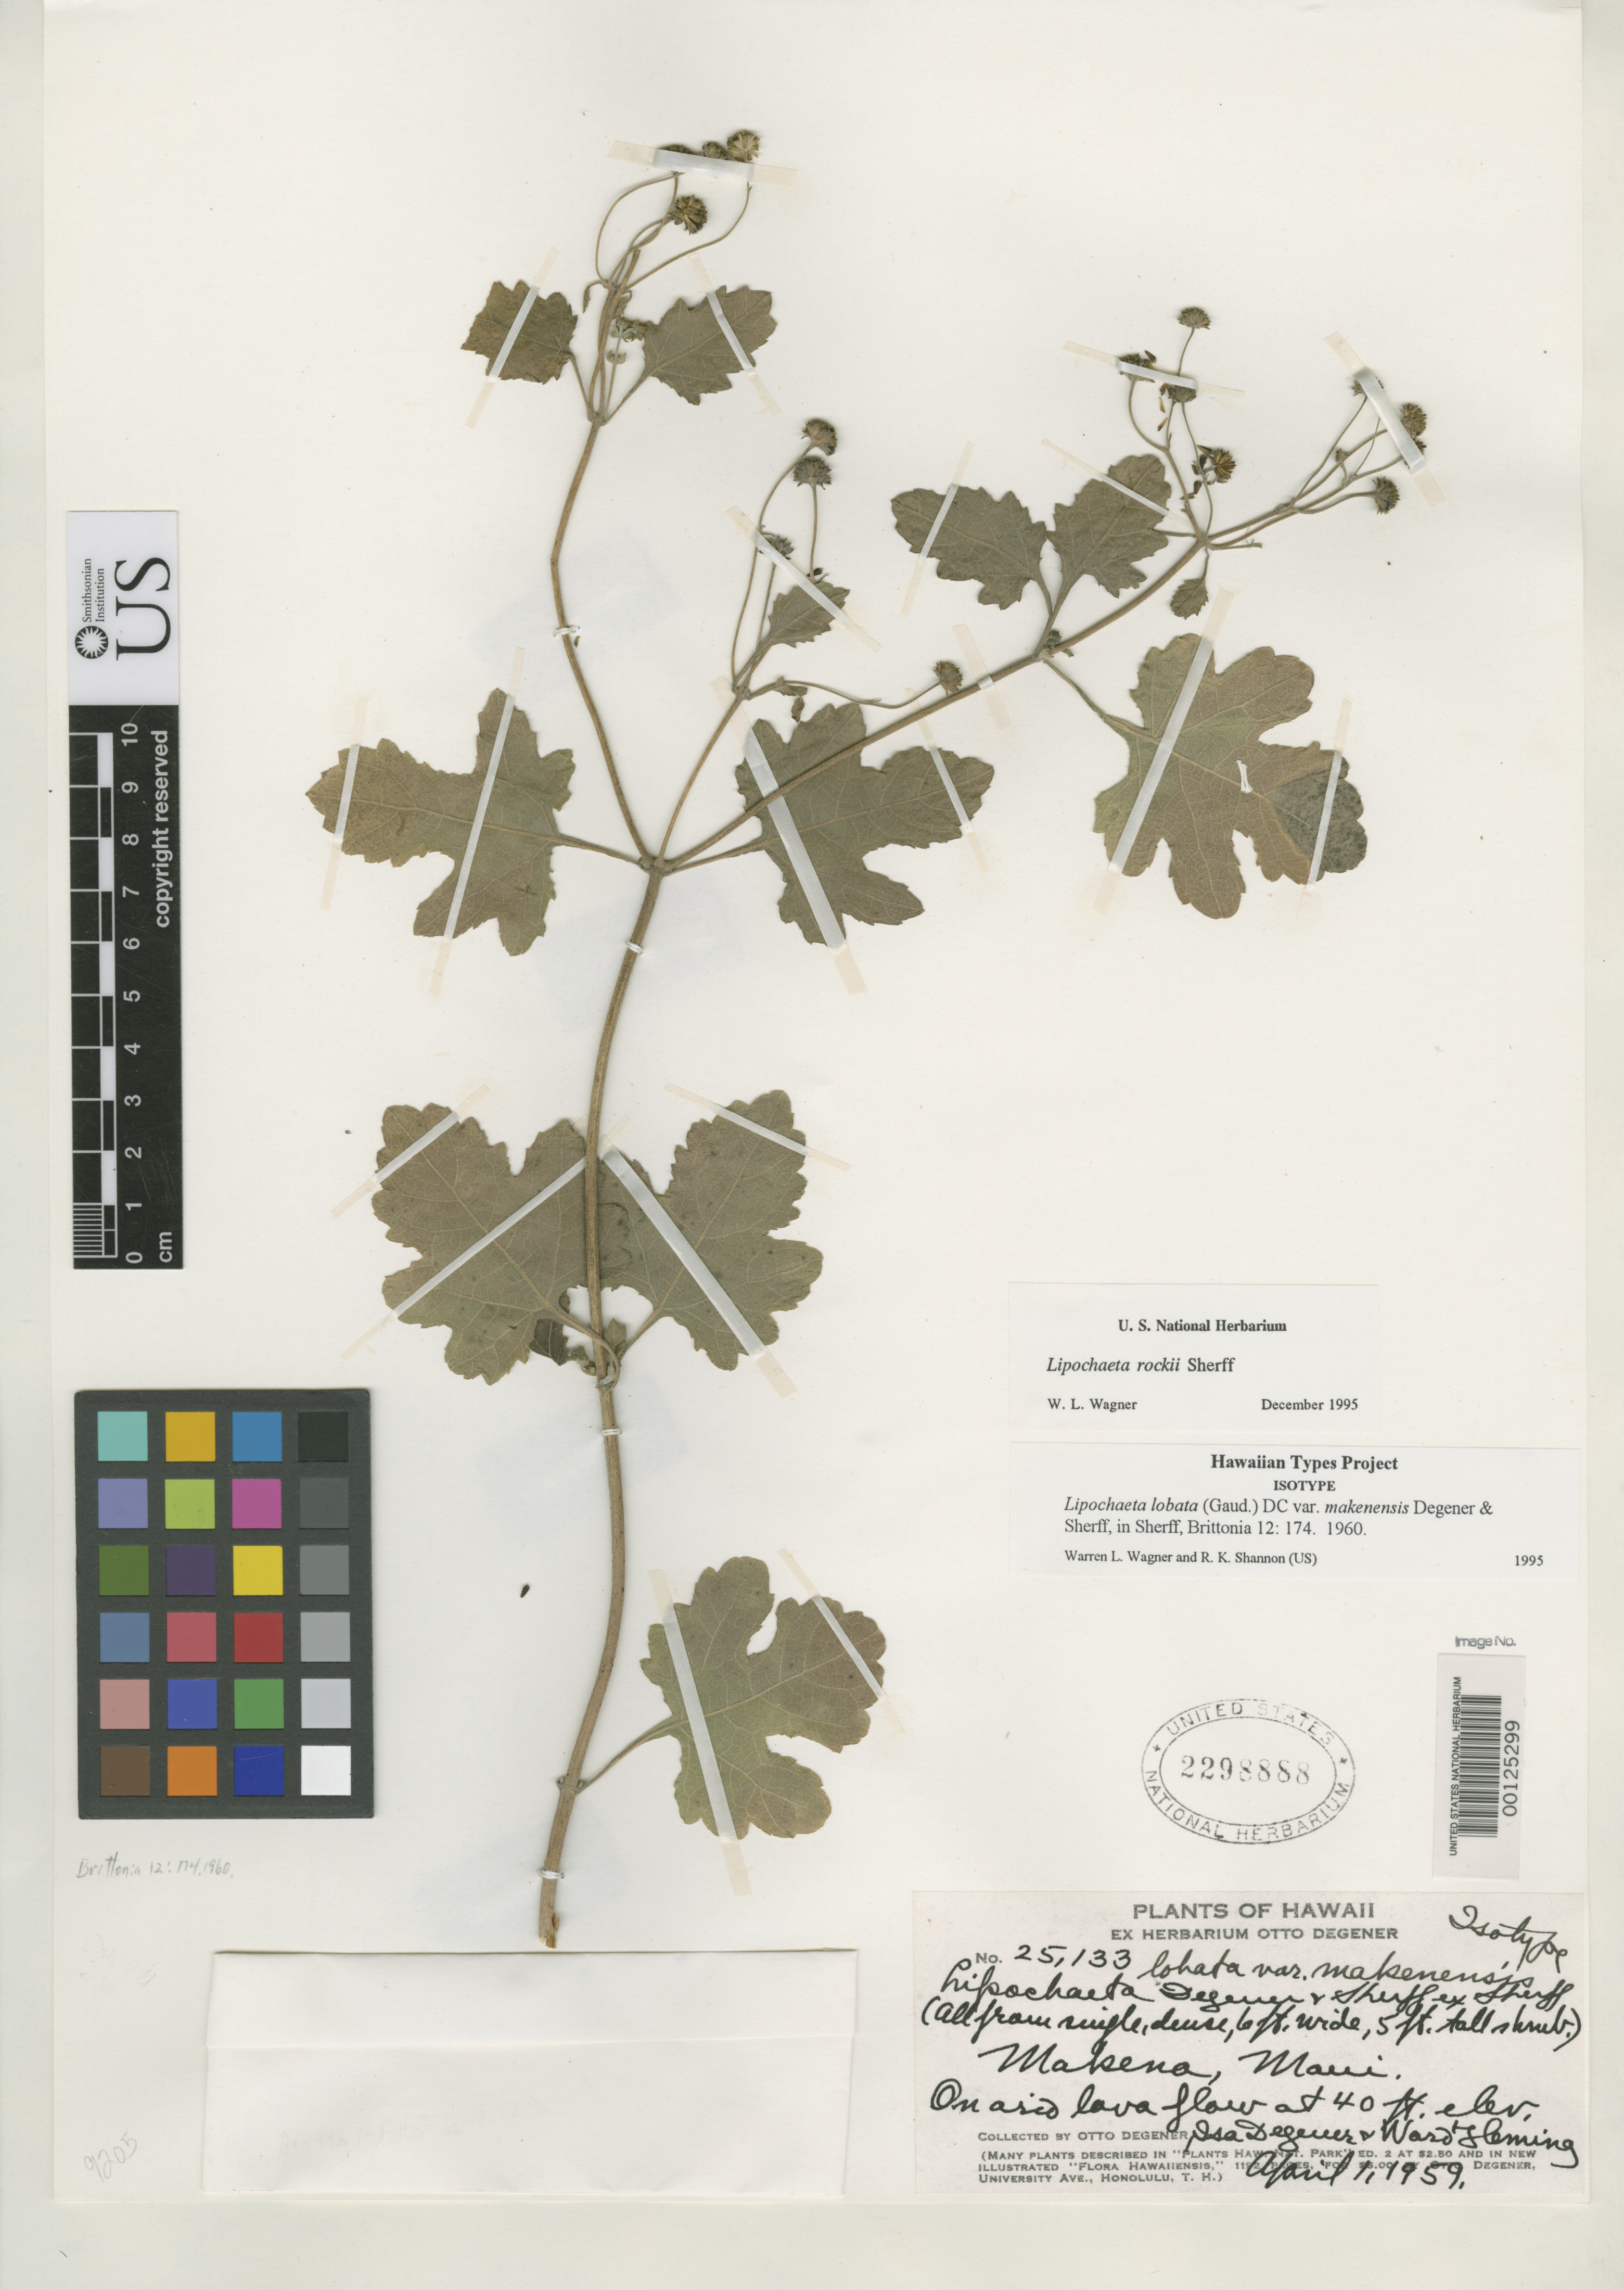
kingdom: Plantae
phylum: Tracheophyta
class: Magnoliopsida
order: Asterales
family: Asteraceae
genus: Lipochaeta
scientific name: Lipochaeta lobata var. makenensis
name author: O. Deg. & Sherff in Sherff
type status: Isotype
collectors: O. Degener, I. Degener & W. Fleming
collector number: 25133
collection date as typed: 01 Apr 1959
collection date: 1959-04-01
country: United States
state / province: Hawaii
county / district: Maui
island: Maui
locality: Makena.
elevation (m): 12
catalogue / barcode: US 2298888